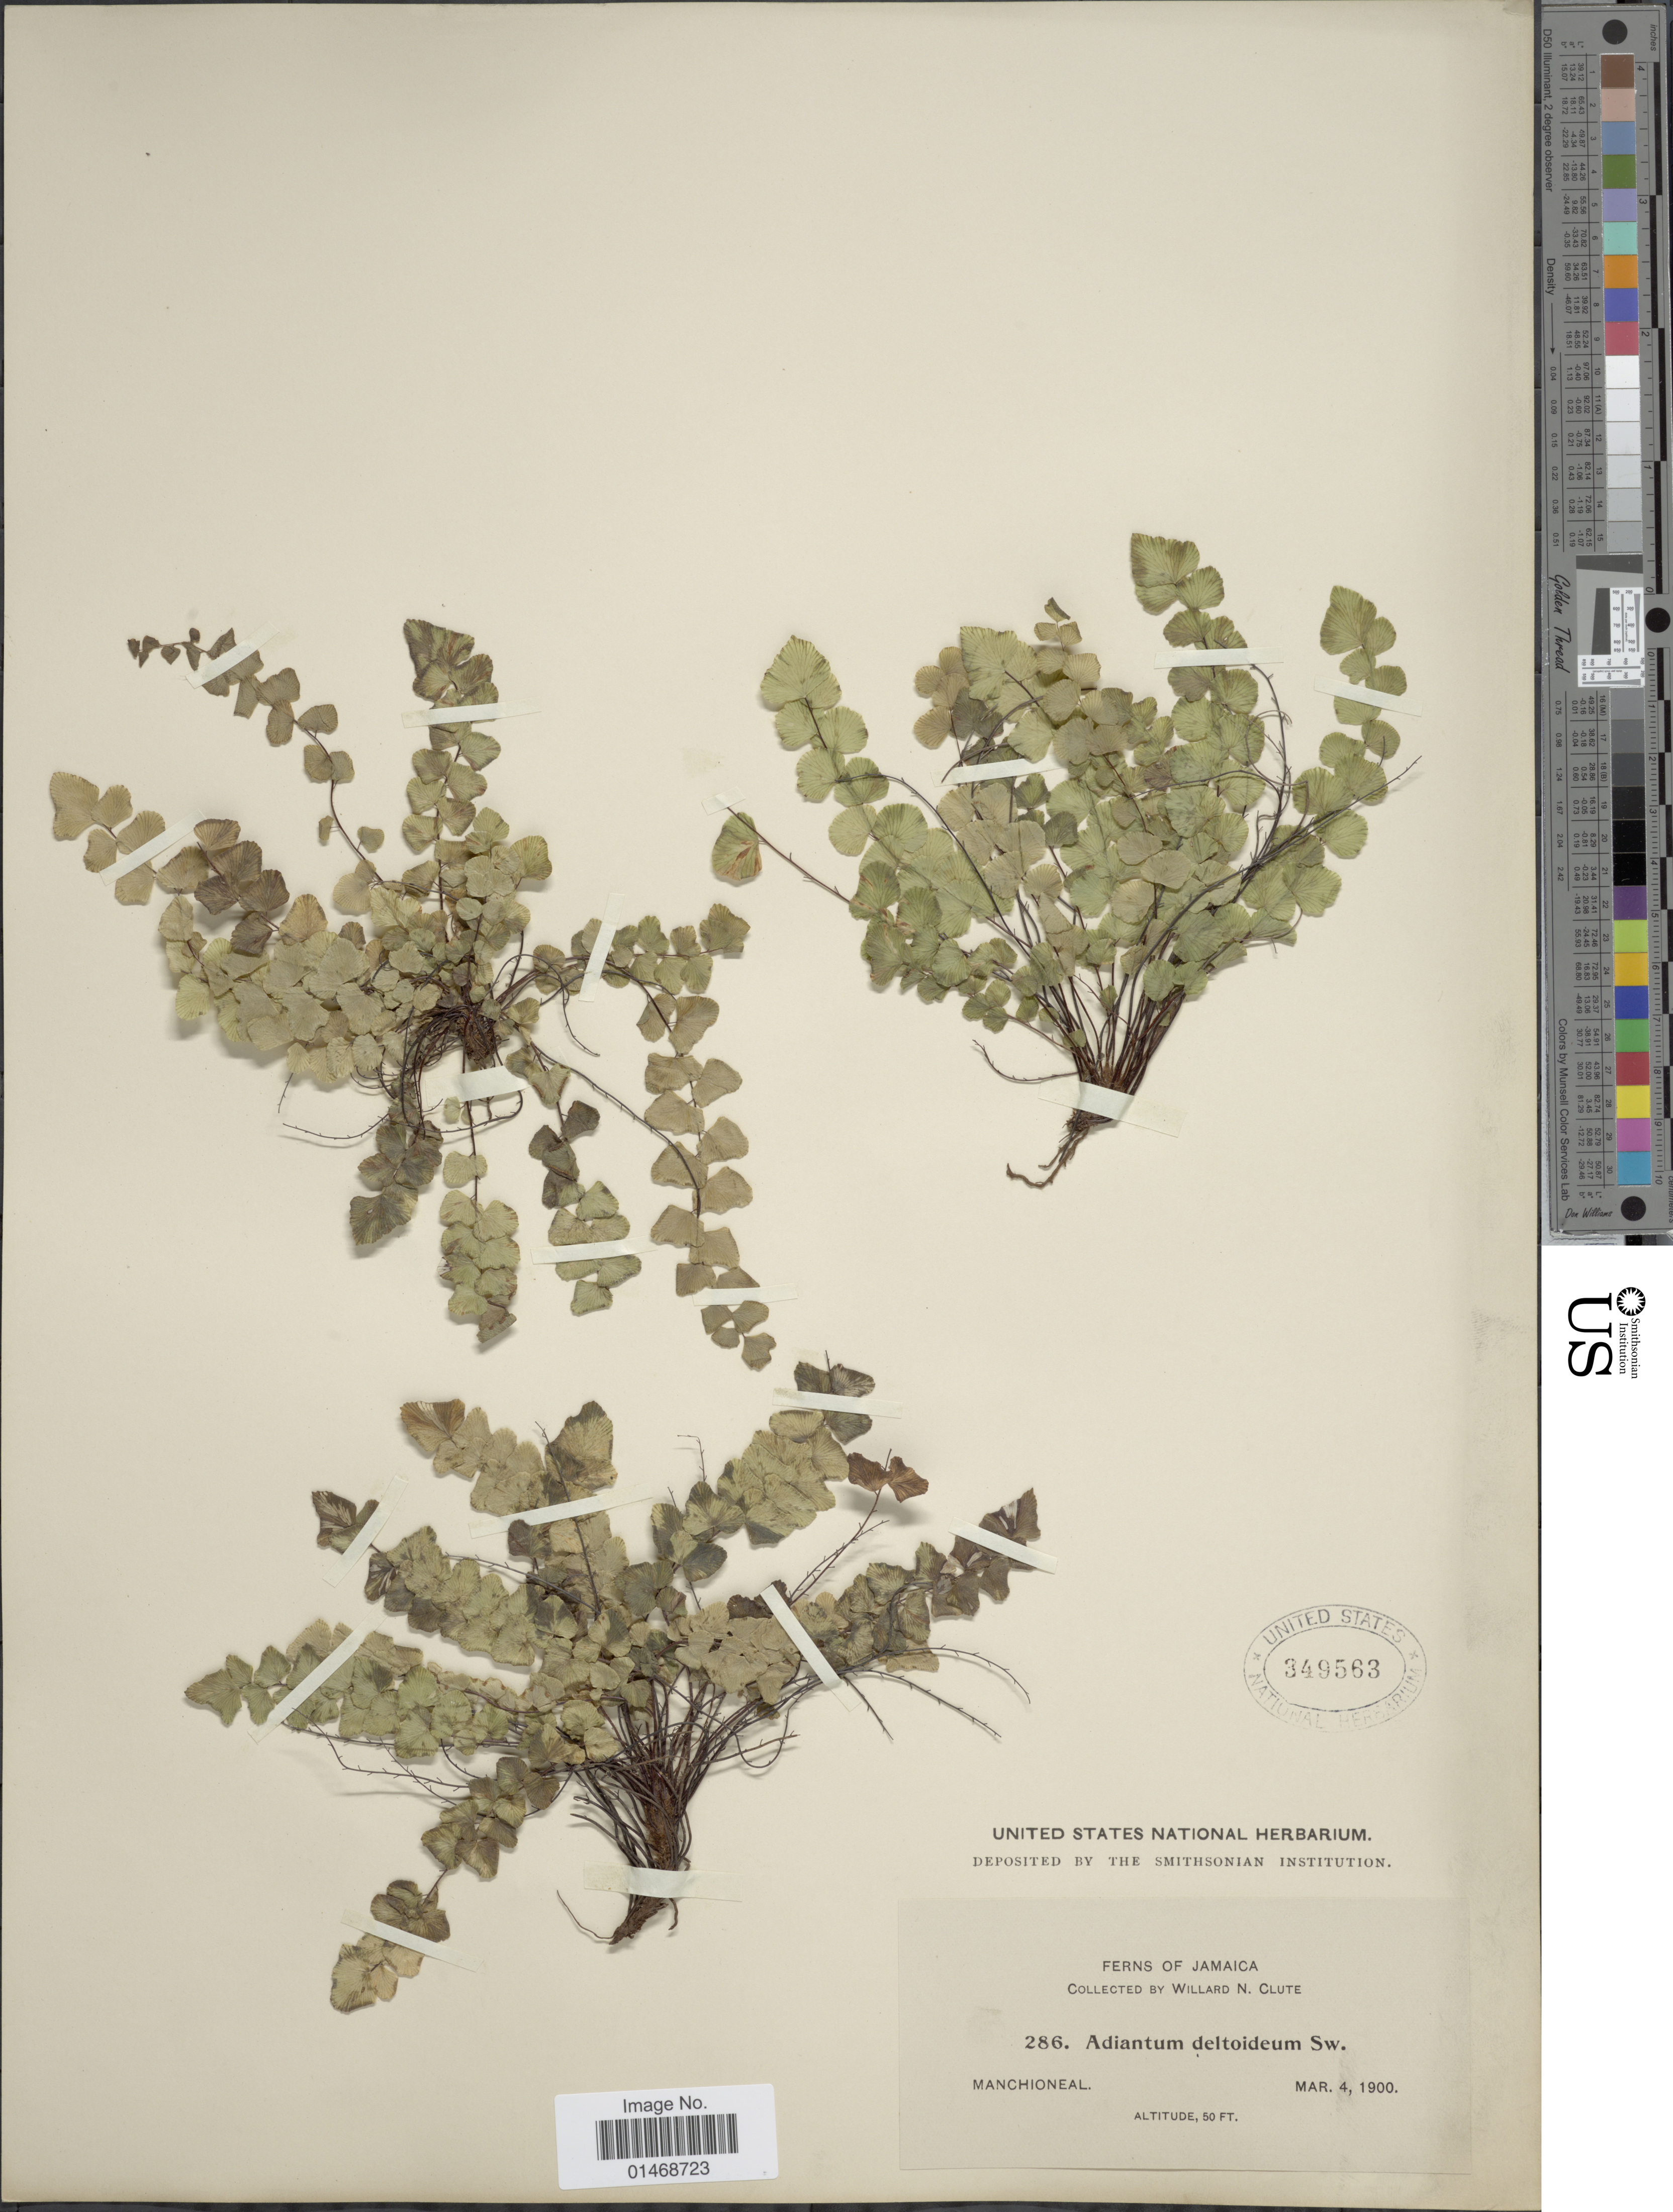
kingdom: Plantae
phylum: Tracheophyta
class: Polypodiopsida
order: Polypodiales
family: Pteridaceae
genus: Adiantum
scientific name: Adiantum deltoideum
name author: Sw.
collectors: W. N. Clute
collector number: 286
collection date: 1900-03-04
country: Jamaica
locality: Manchioneal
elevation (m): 15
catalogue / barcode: US 349563